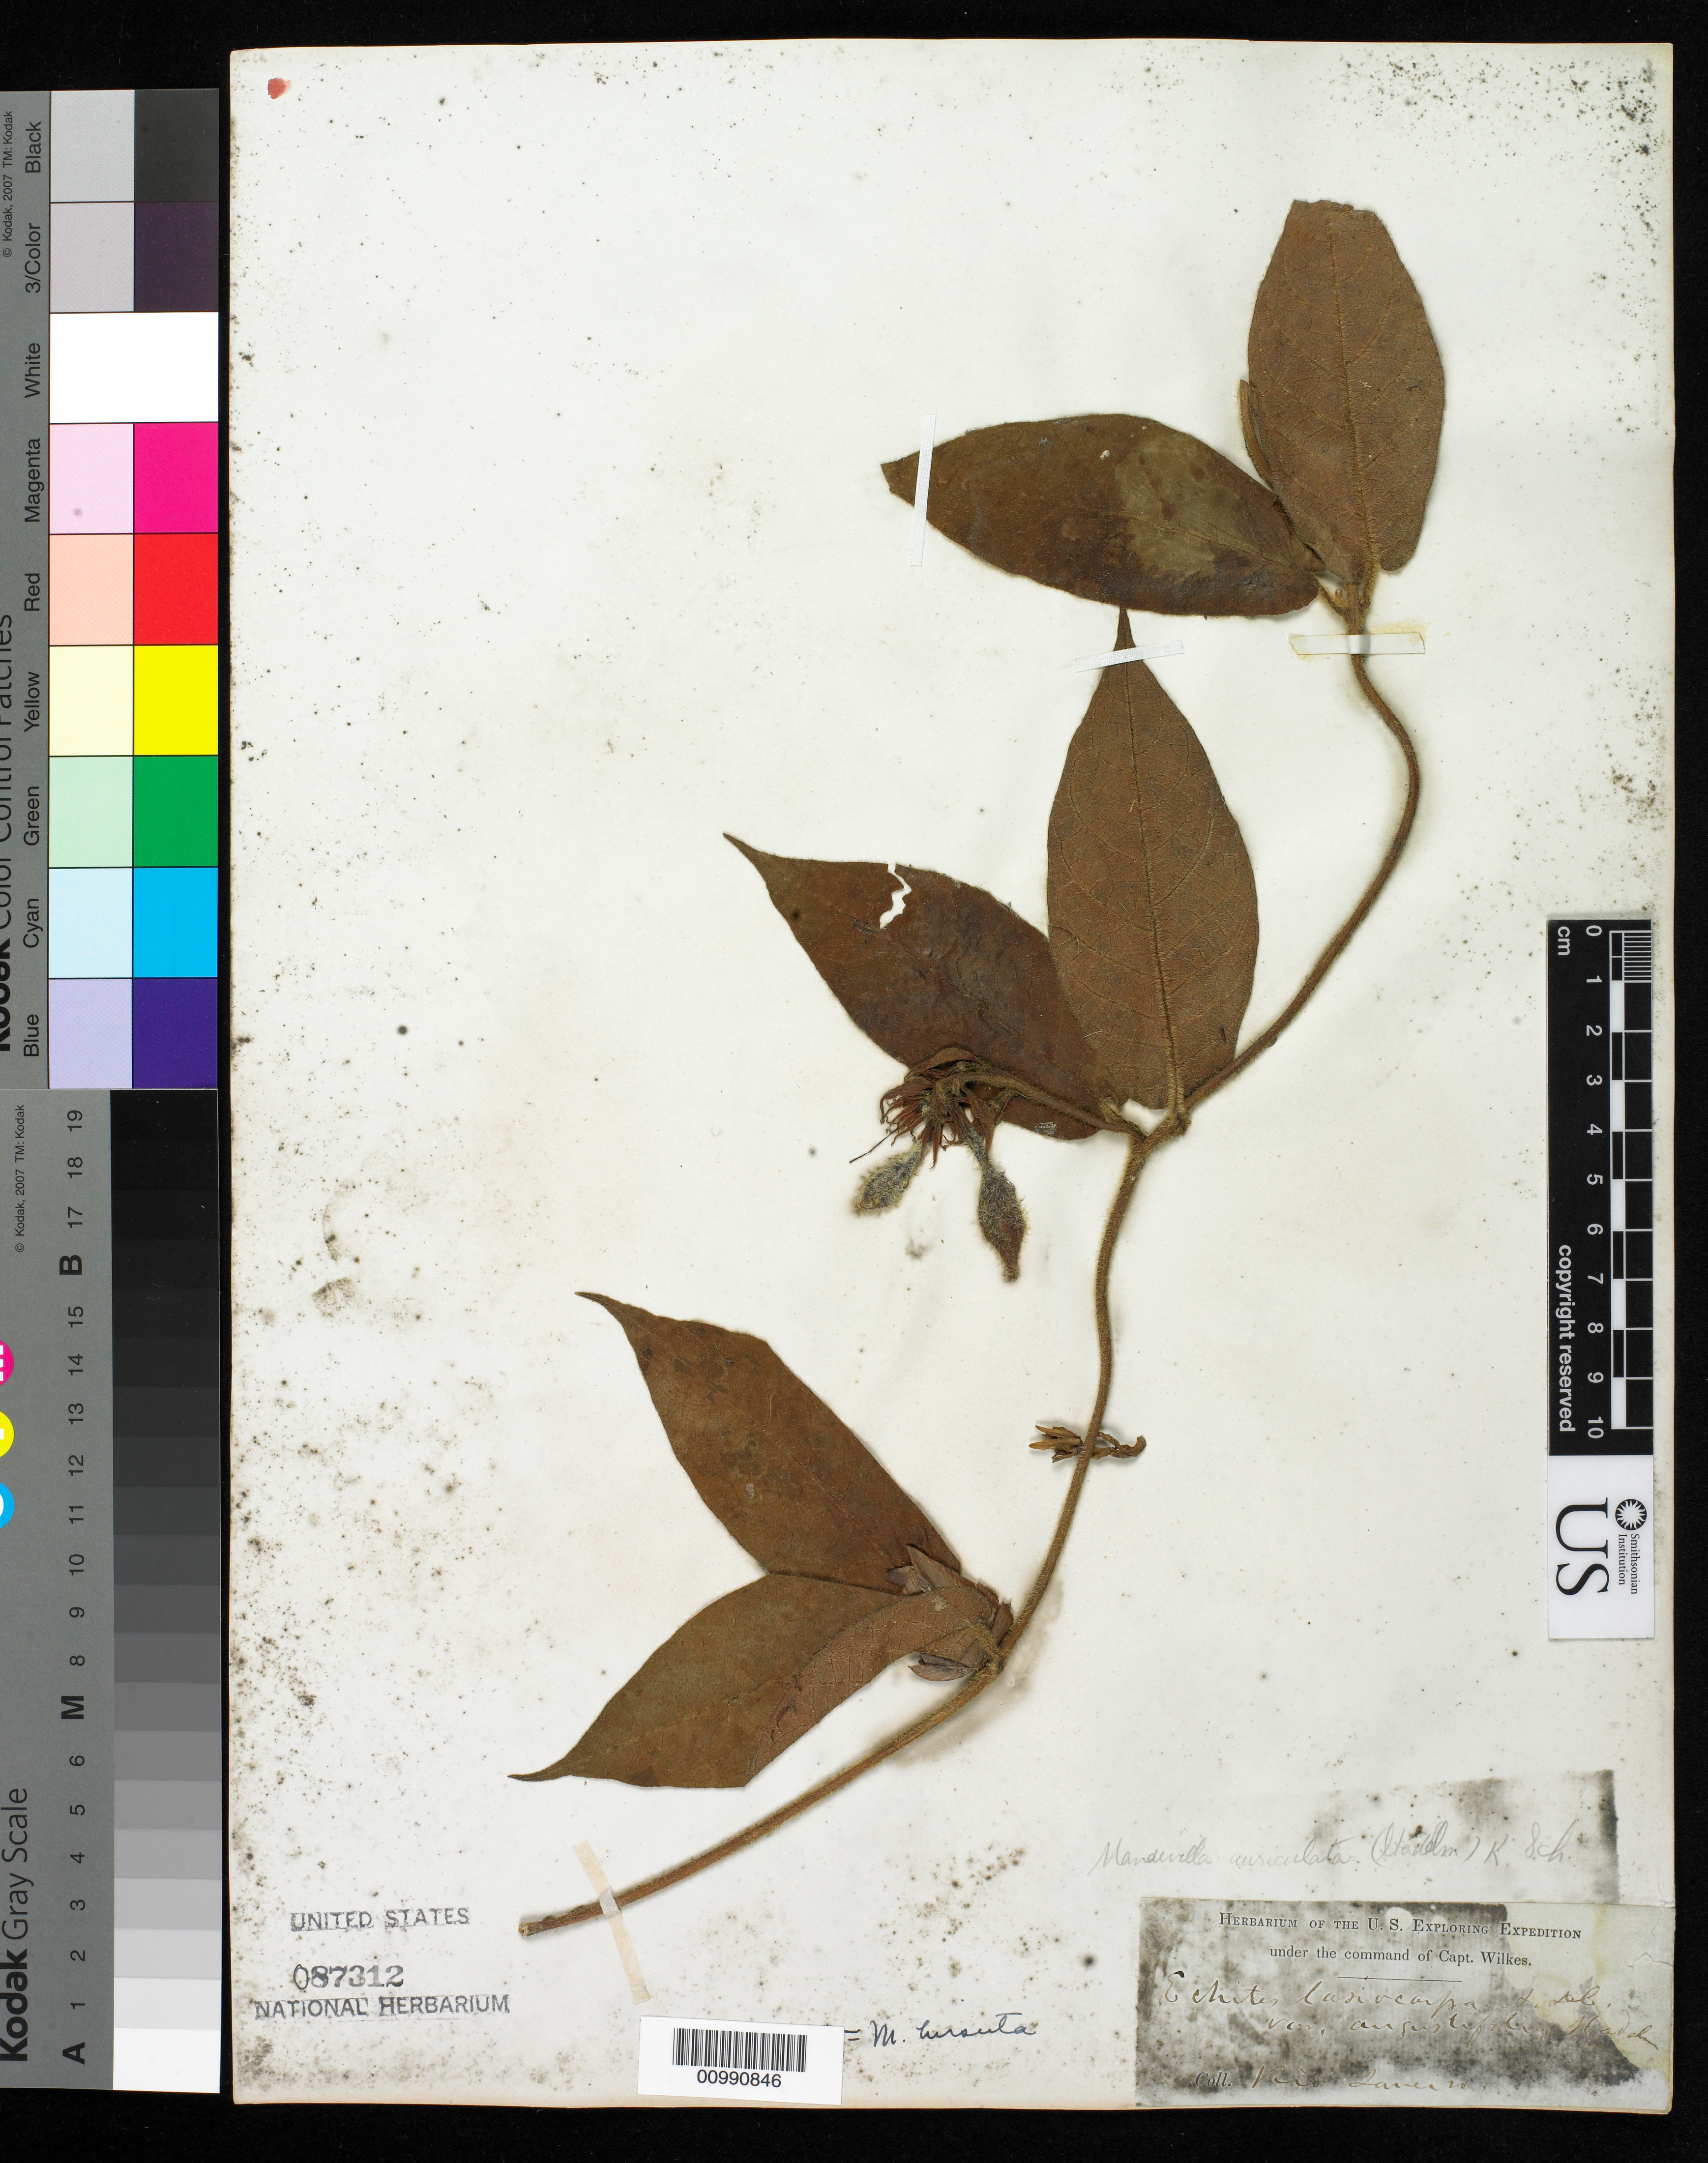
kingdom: Plantae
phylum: Tracheophyta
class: Magnoliopsida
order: Gentianales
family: Apocynaceae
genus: Echites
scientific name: Echites lasiocarpus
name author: A. DC.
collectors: Wilkes Explor. Exped.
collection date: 1838/1842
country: Brazil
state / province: Rio de Janeiro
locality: Rio Janeiro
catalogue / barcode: US 87312